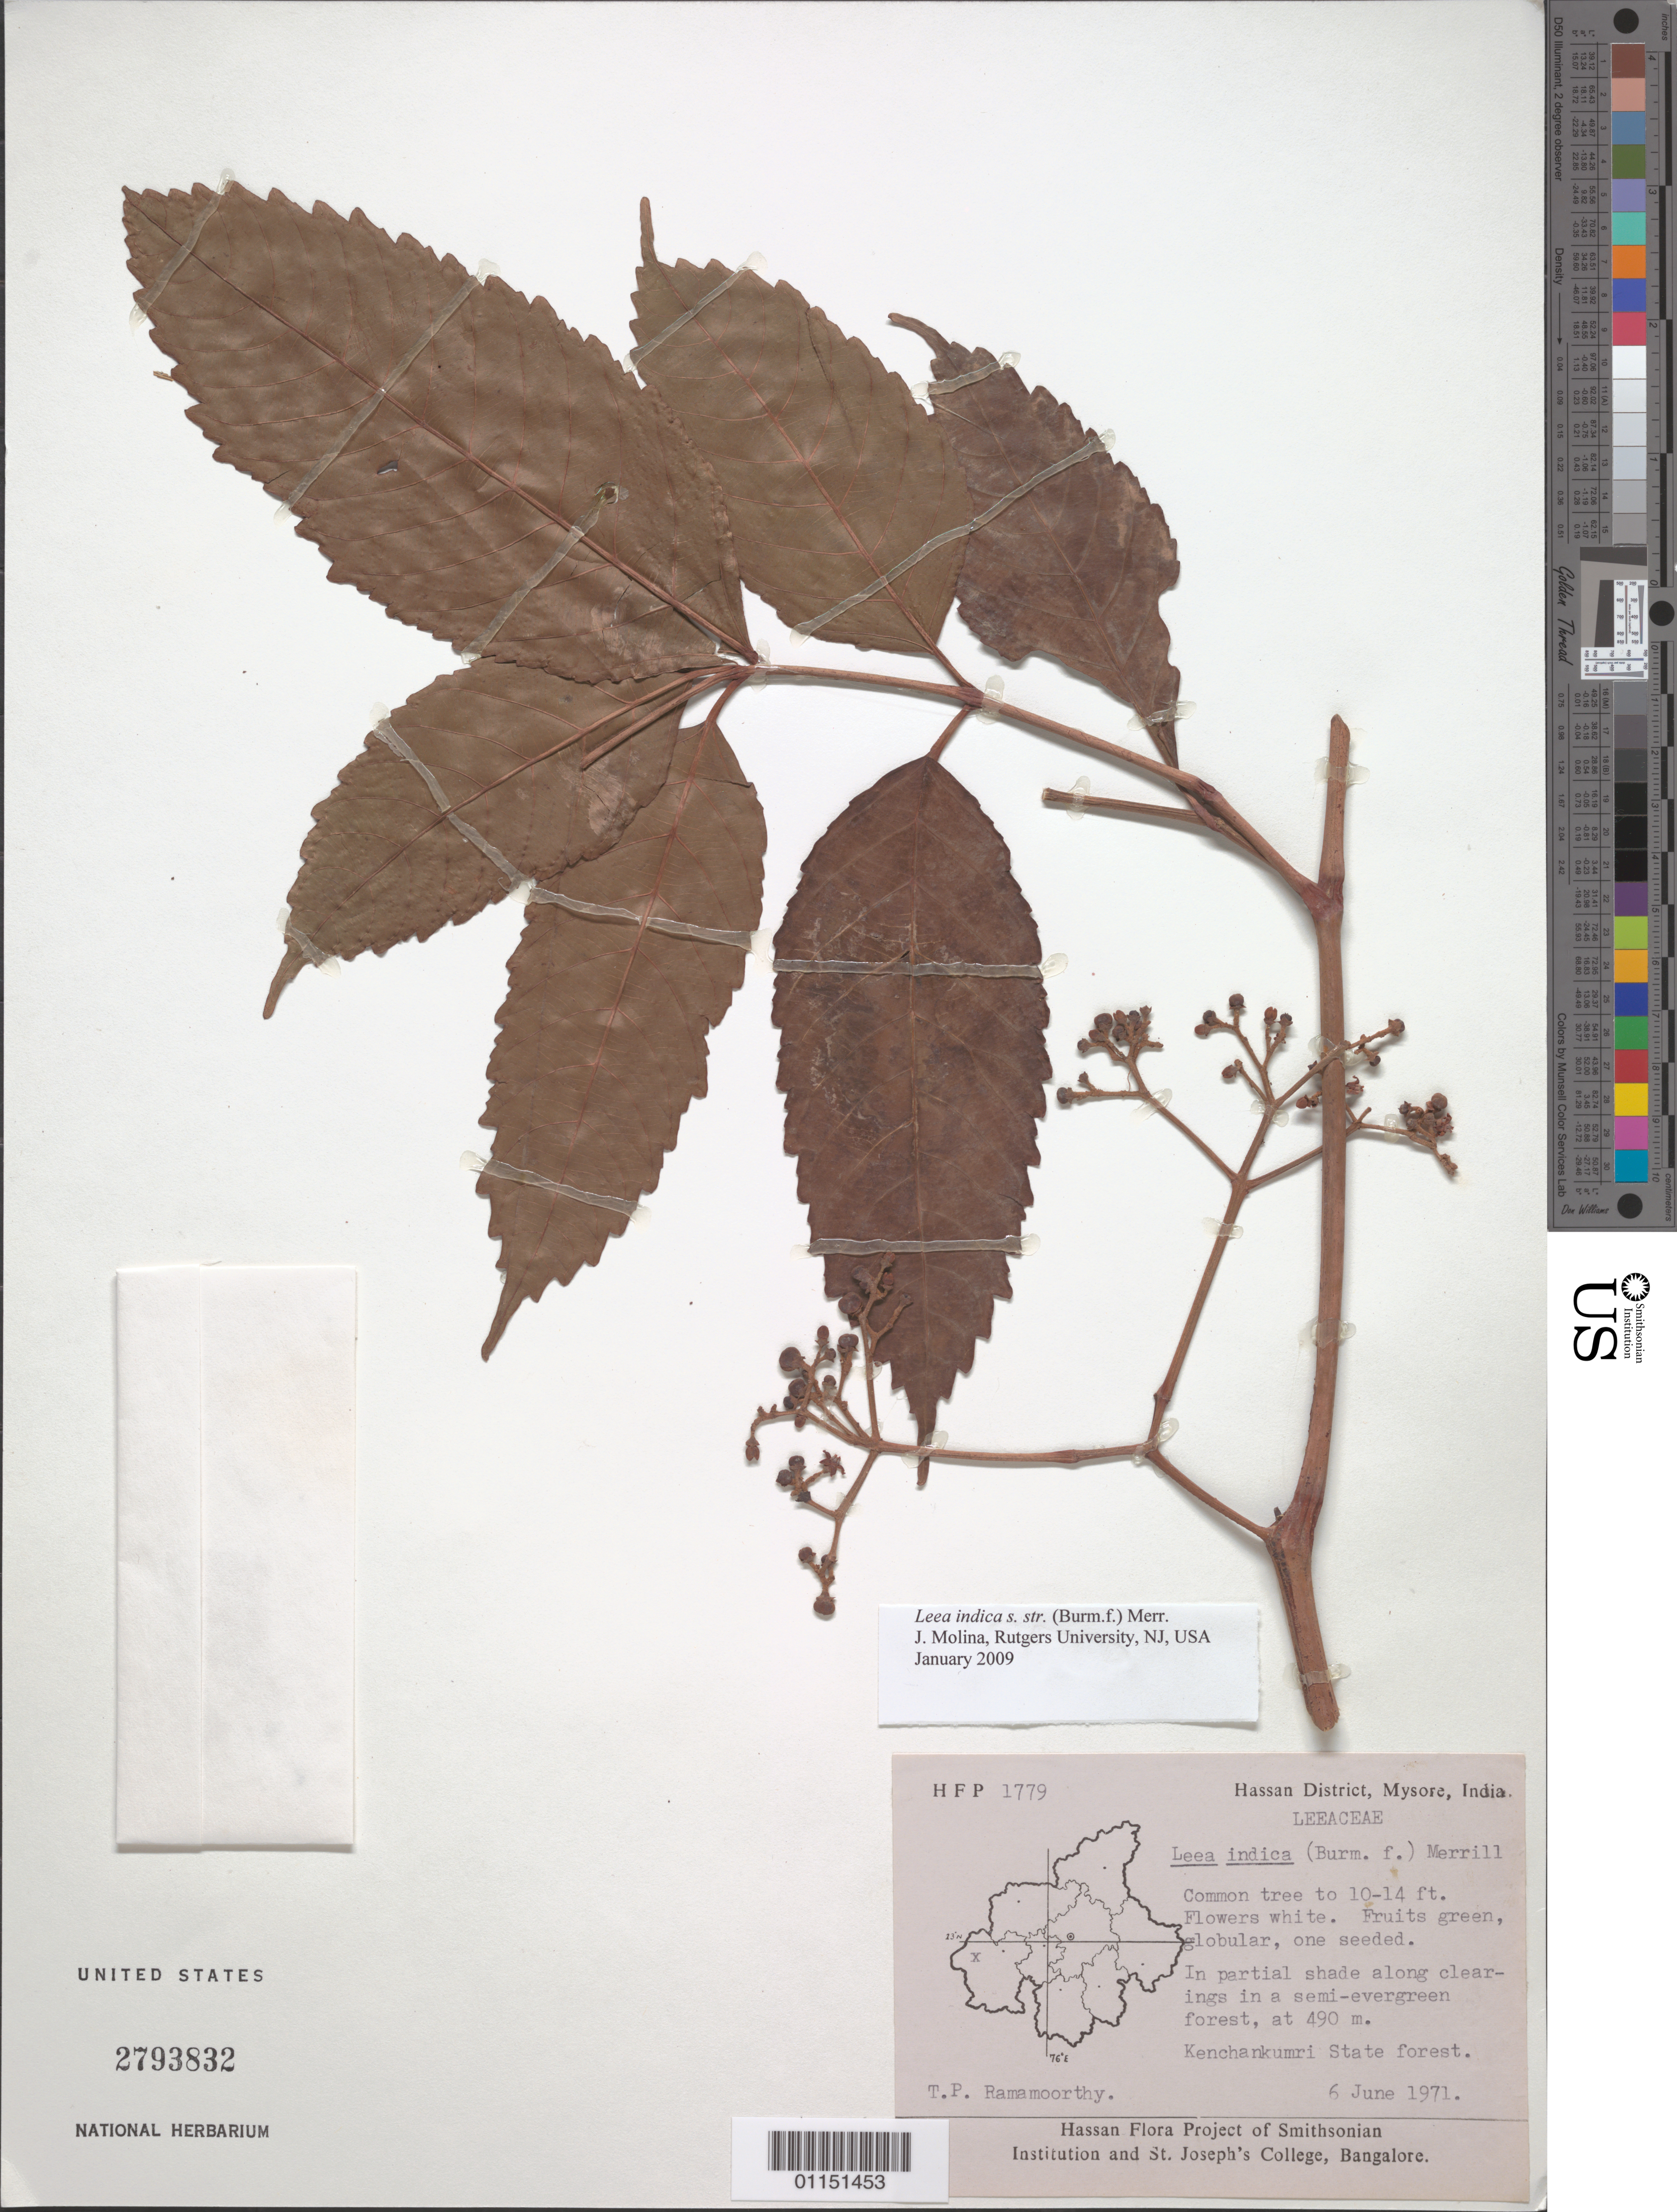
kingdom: Plantae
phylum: Tracheophyta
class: Magnoliopsida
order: Vitales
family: Vitaceae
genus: Leea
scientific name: Leea indica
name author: (Burm. f.) Merr.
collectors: T. P. Ramamoorthy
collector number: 1779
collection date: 1971-06-06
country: India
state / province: Karnataka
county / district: Mysore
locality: Kenchankumri State Forest.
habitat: Common tree. In partial shade along clearings in a semi-evergreen forest.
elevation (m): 490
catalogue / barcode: US 2793832